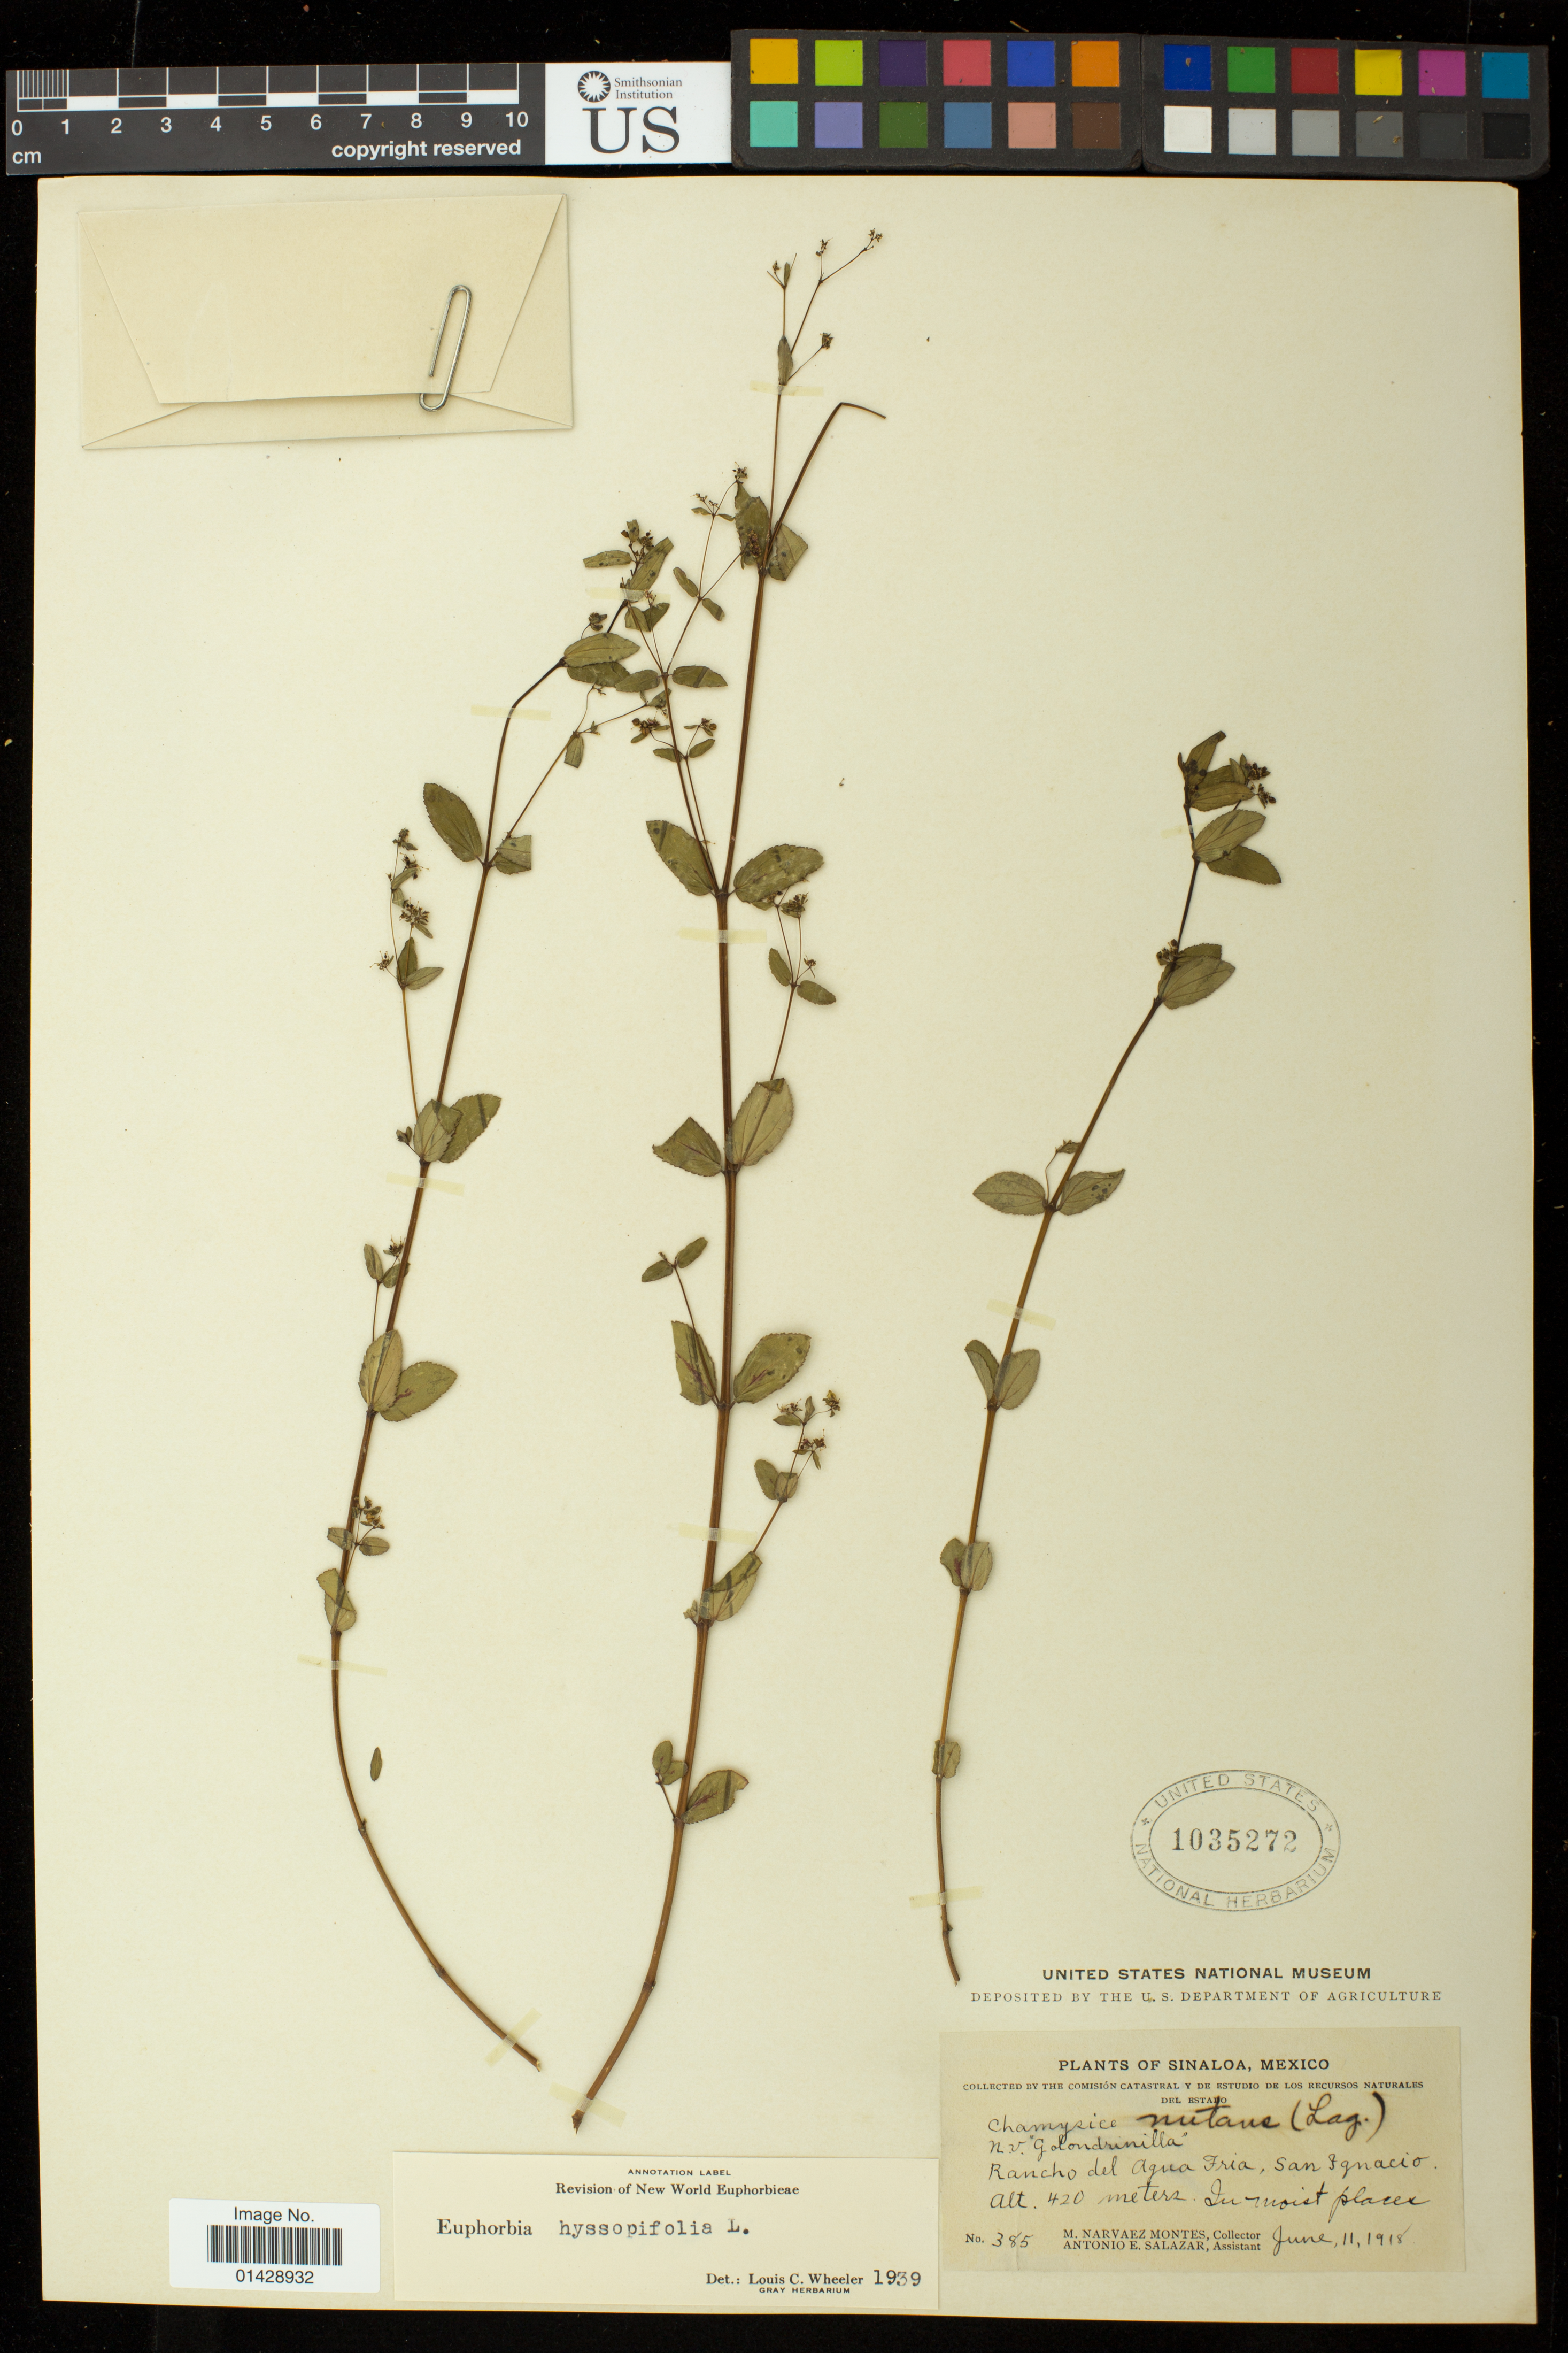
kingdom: Plantae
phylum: Tracheophyta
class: Magnoliopsida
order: Malpighiales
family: Euphorbiaceae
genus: Euphorbia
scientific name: Euphorbia hyssopifolia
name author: L.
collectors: M. Montes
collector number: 385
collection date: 1918-06-11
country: Mexico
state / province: Sinaloa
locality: Rancho del Agua Fria, San Ignacio.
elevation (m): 420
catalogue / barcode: US 1035272